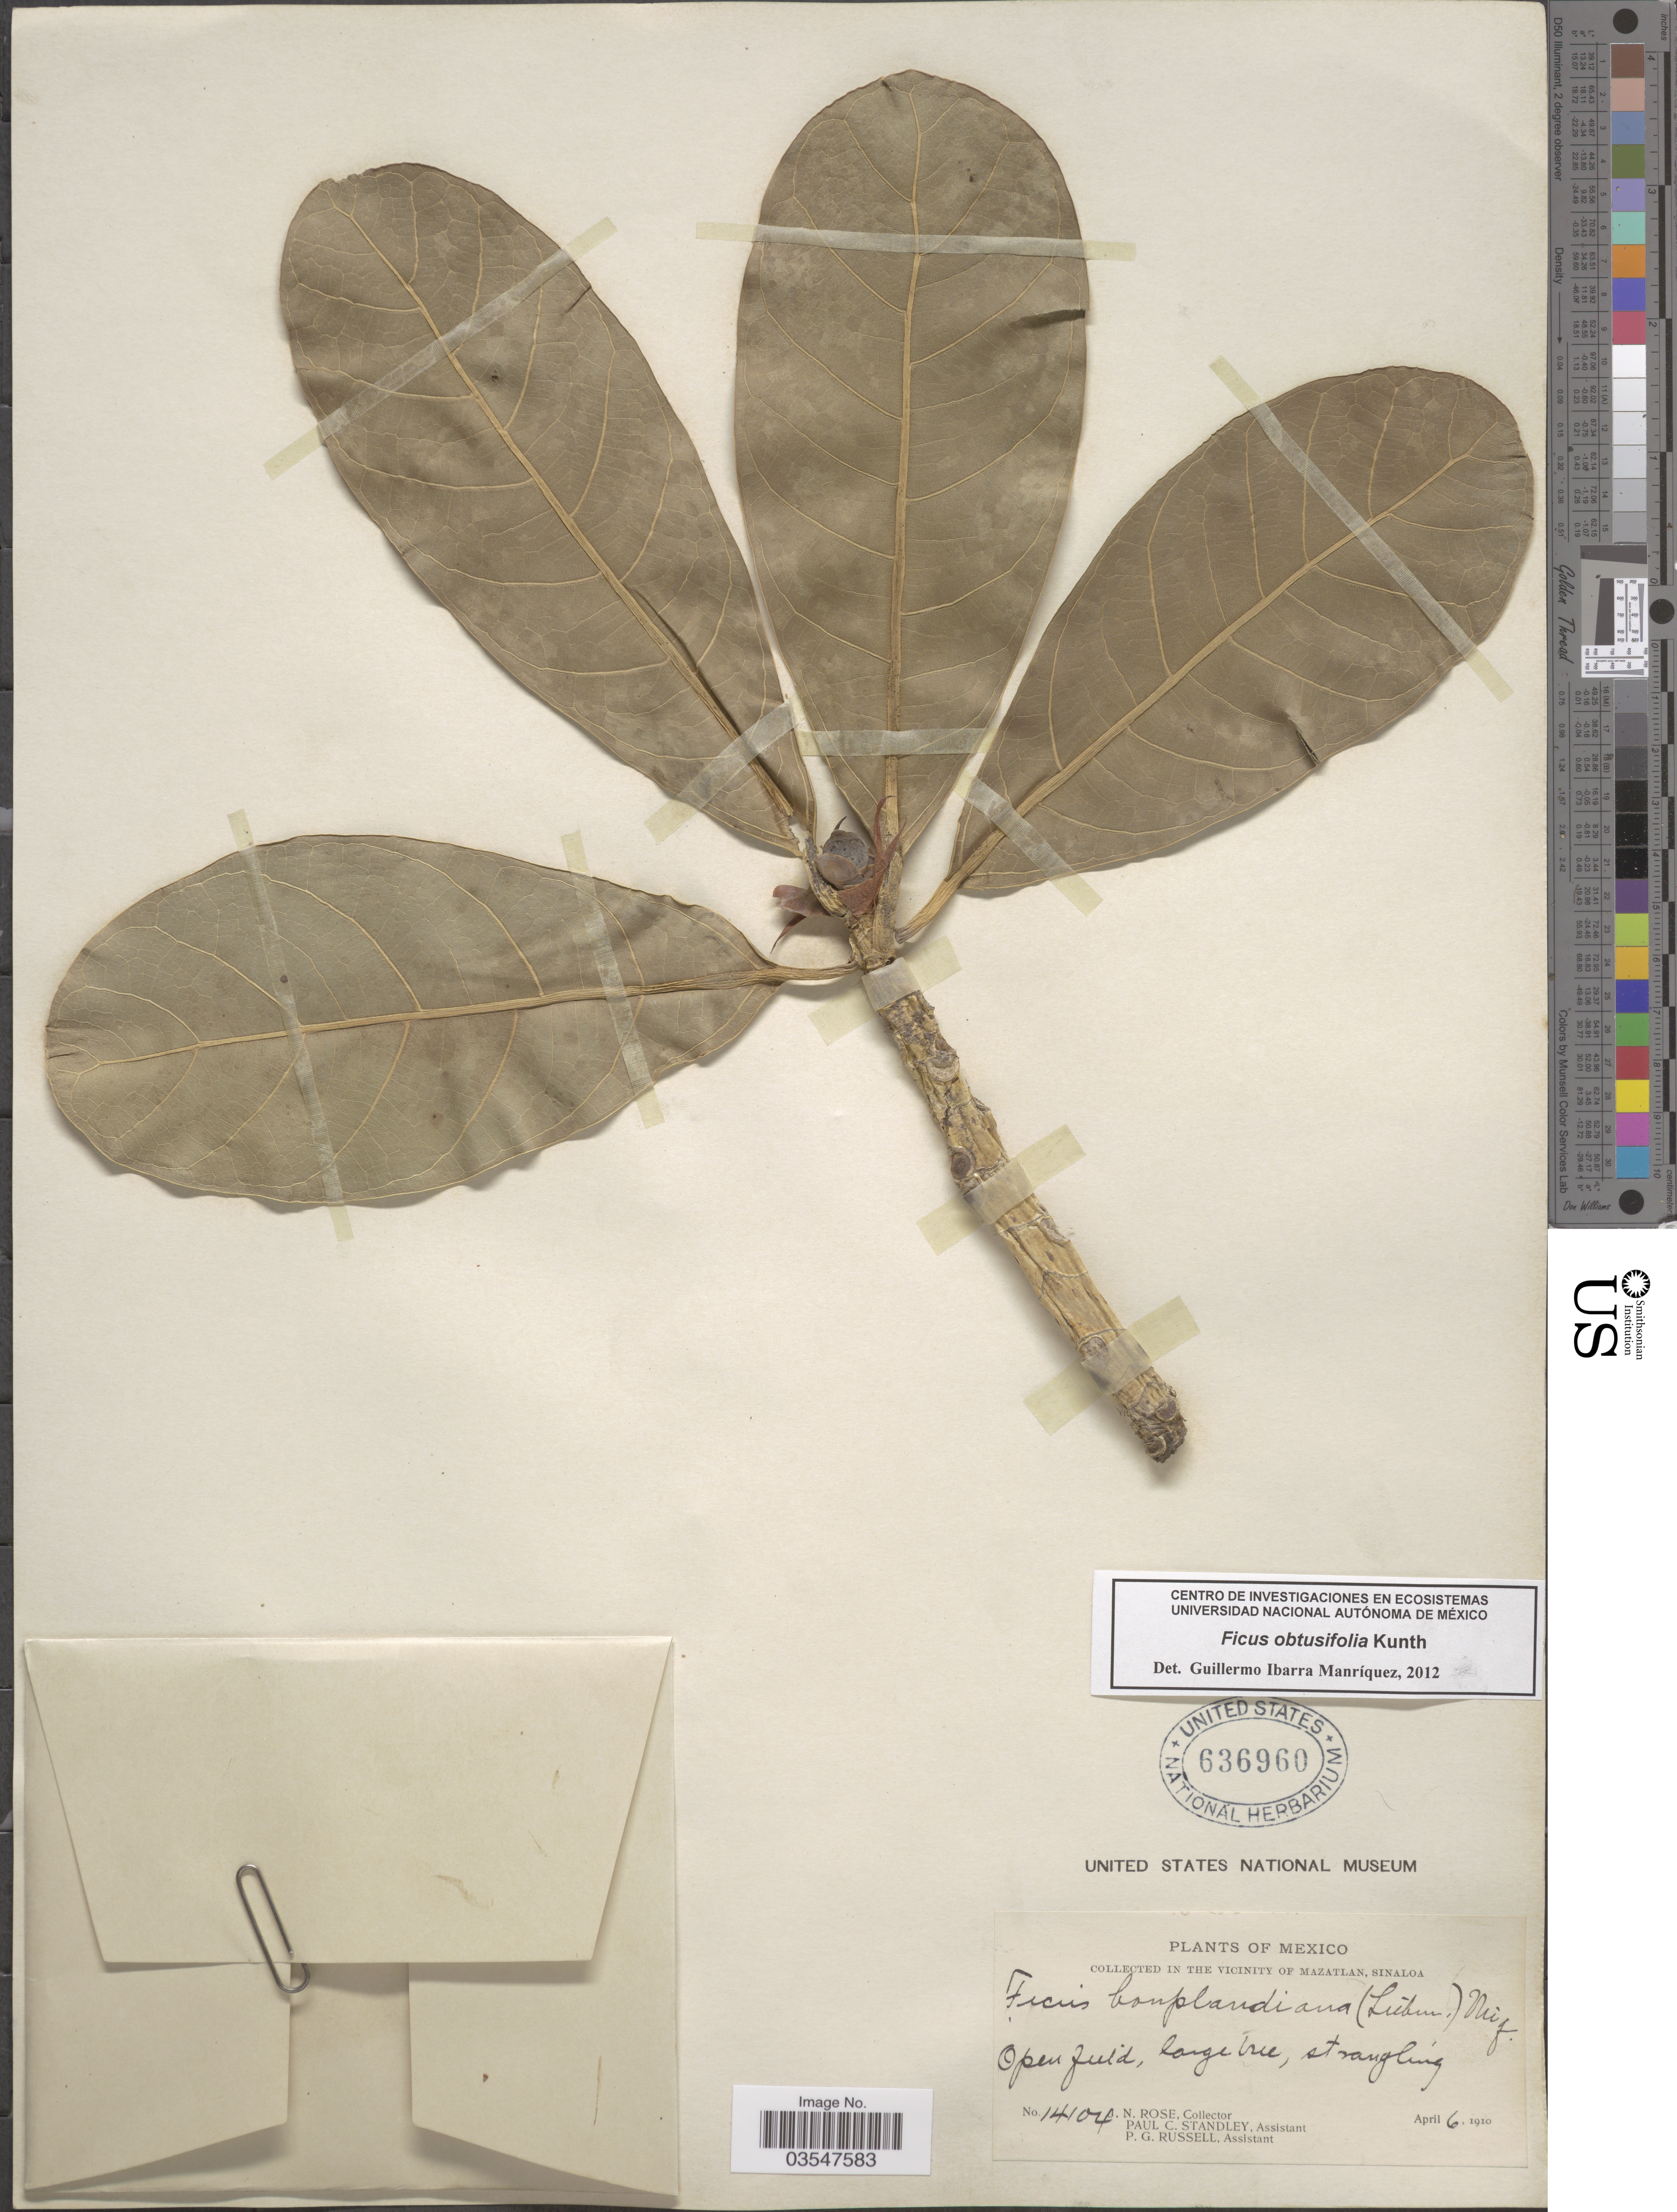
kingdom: Plantae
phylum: Tracheophyta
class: Magnoliopsida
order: Rosales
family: Moraceae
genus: Ficus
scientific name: Ficus obtusifolia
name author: Kunth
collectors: J. N. Rose, P. C. Standley & P. G. Russell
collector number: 14104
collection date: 1910-04-06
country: Mexico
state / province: Sinaloa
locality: In the vicinity of Mazatlan.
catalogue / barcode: US 636960